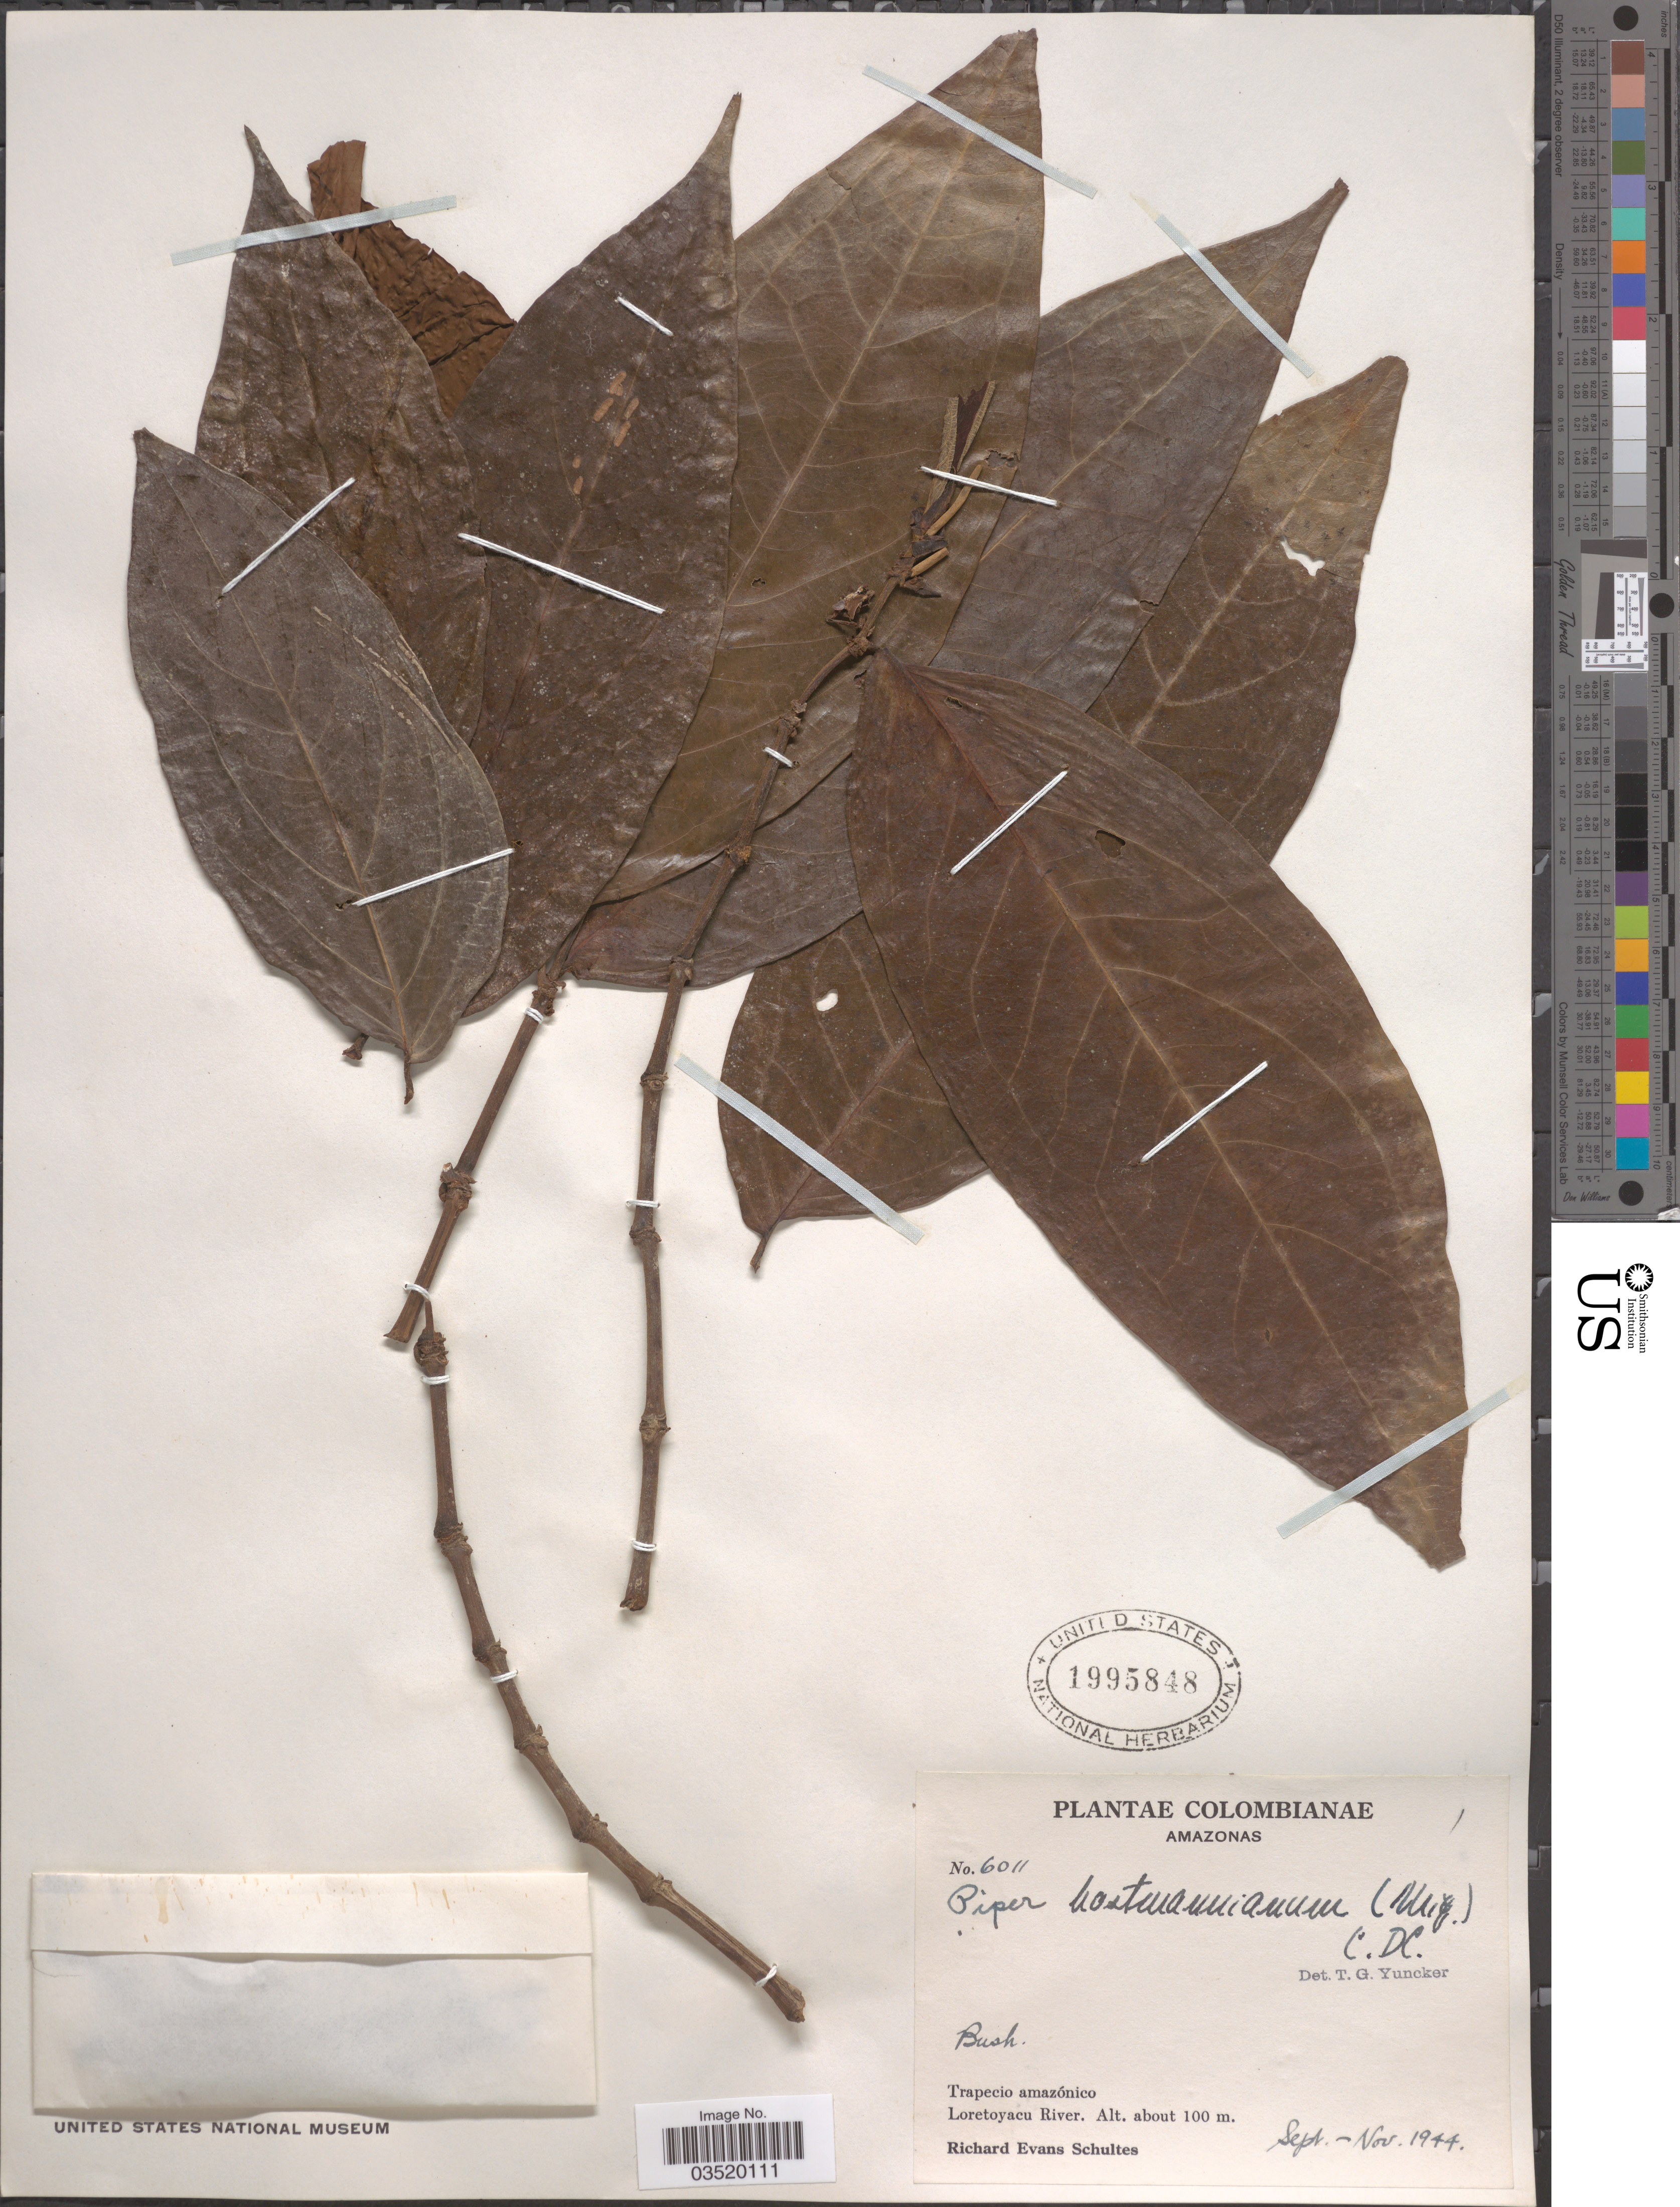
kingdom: Plantae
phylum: Tracheophyta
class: Magnoliopsida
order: Piperales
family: Piperaceae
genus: Piper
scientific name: Piper hostmannianum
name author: (Miq.) C. DC.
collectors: R. E. Schultes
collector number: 6011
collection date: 1944-09/1944-11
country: Colombia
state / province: Amazônas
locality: Trapecio amazónico. Loretoyacu River.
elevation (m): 100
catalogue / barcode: US 1995848